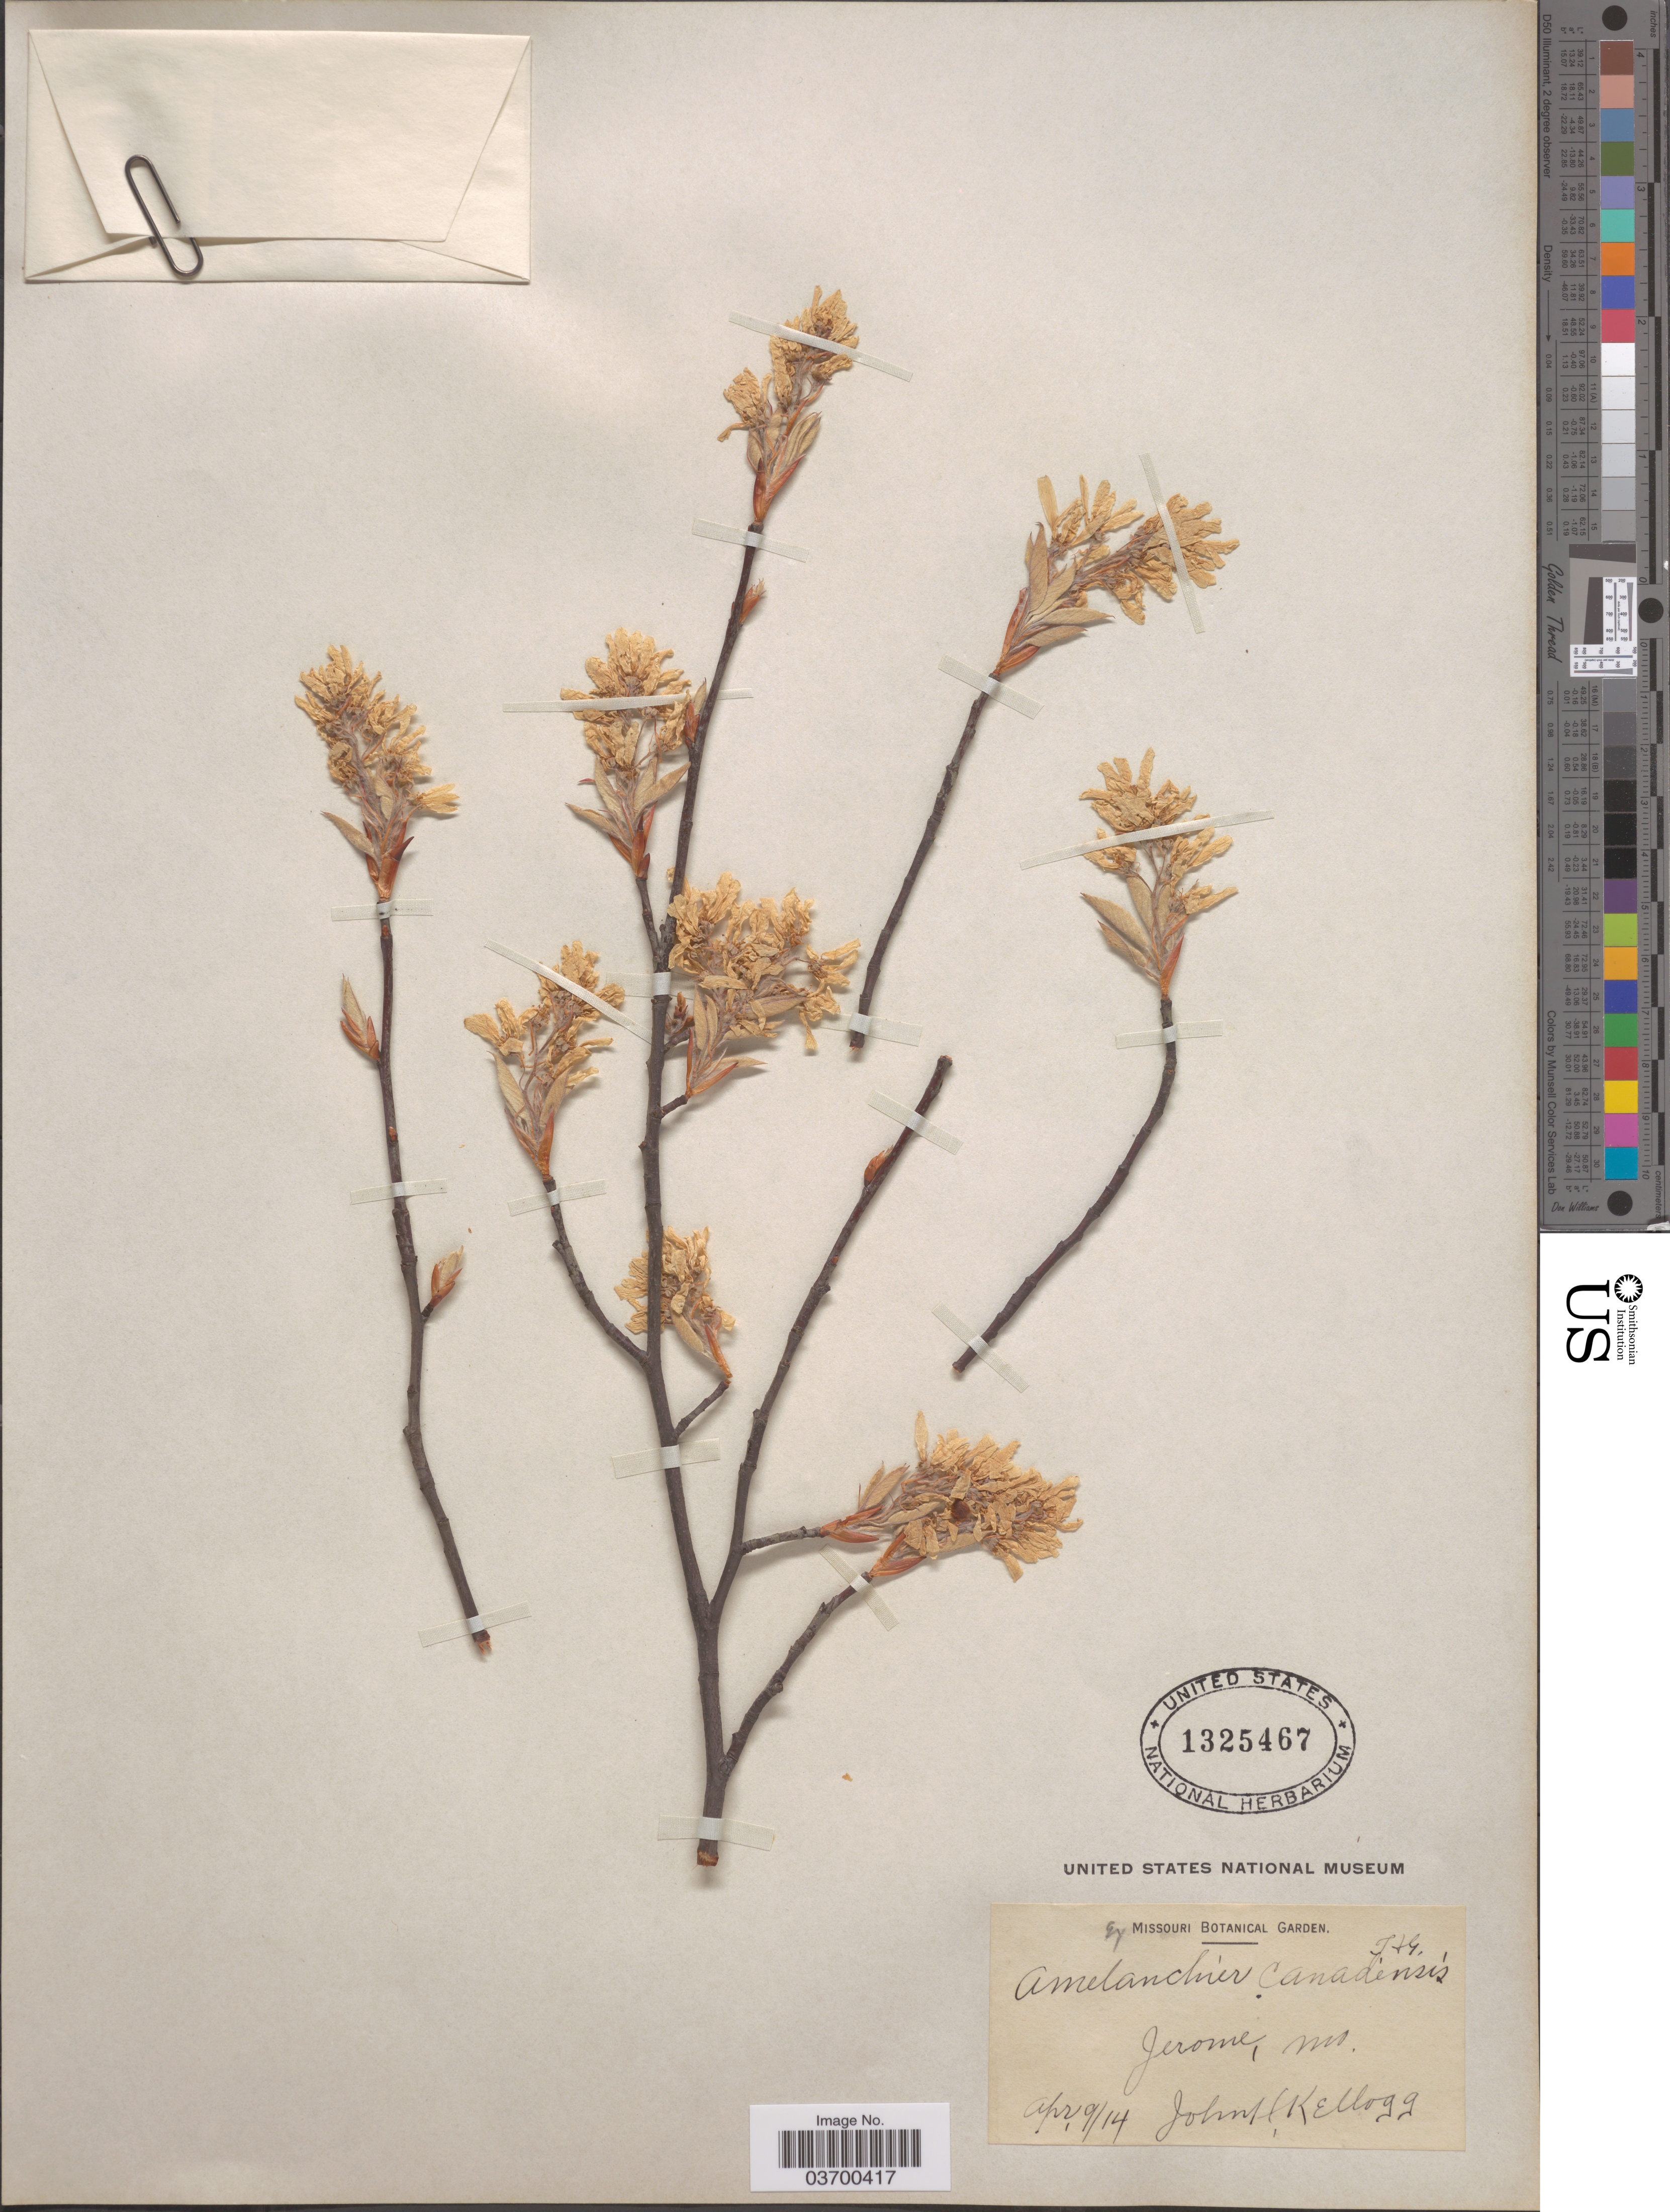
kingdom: Plantae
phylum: Tracheophyta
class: Magnoliopsida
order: Rosales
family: Rosaceae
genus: Amelanchier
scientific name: Amelanchier canadensis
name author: (L.) Medic.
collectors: J. H. Kellogg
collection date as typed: Transcribed d/m/y: 9/4/14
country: United States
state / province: Missouri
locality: Jerome.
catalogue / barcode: US 1325467